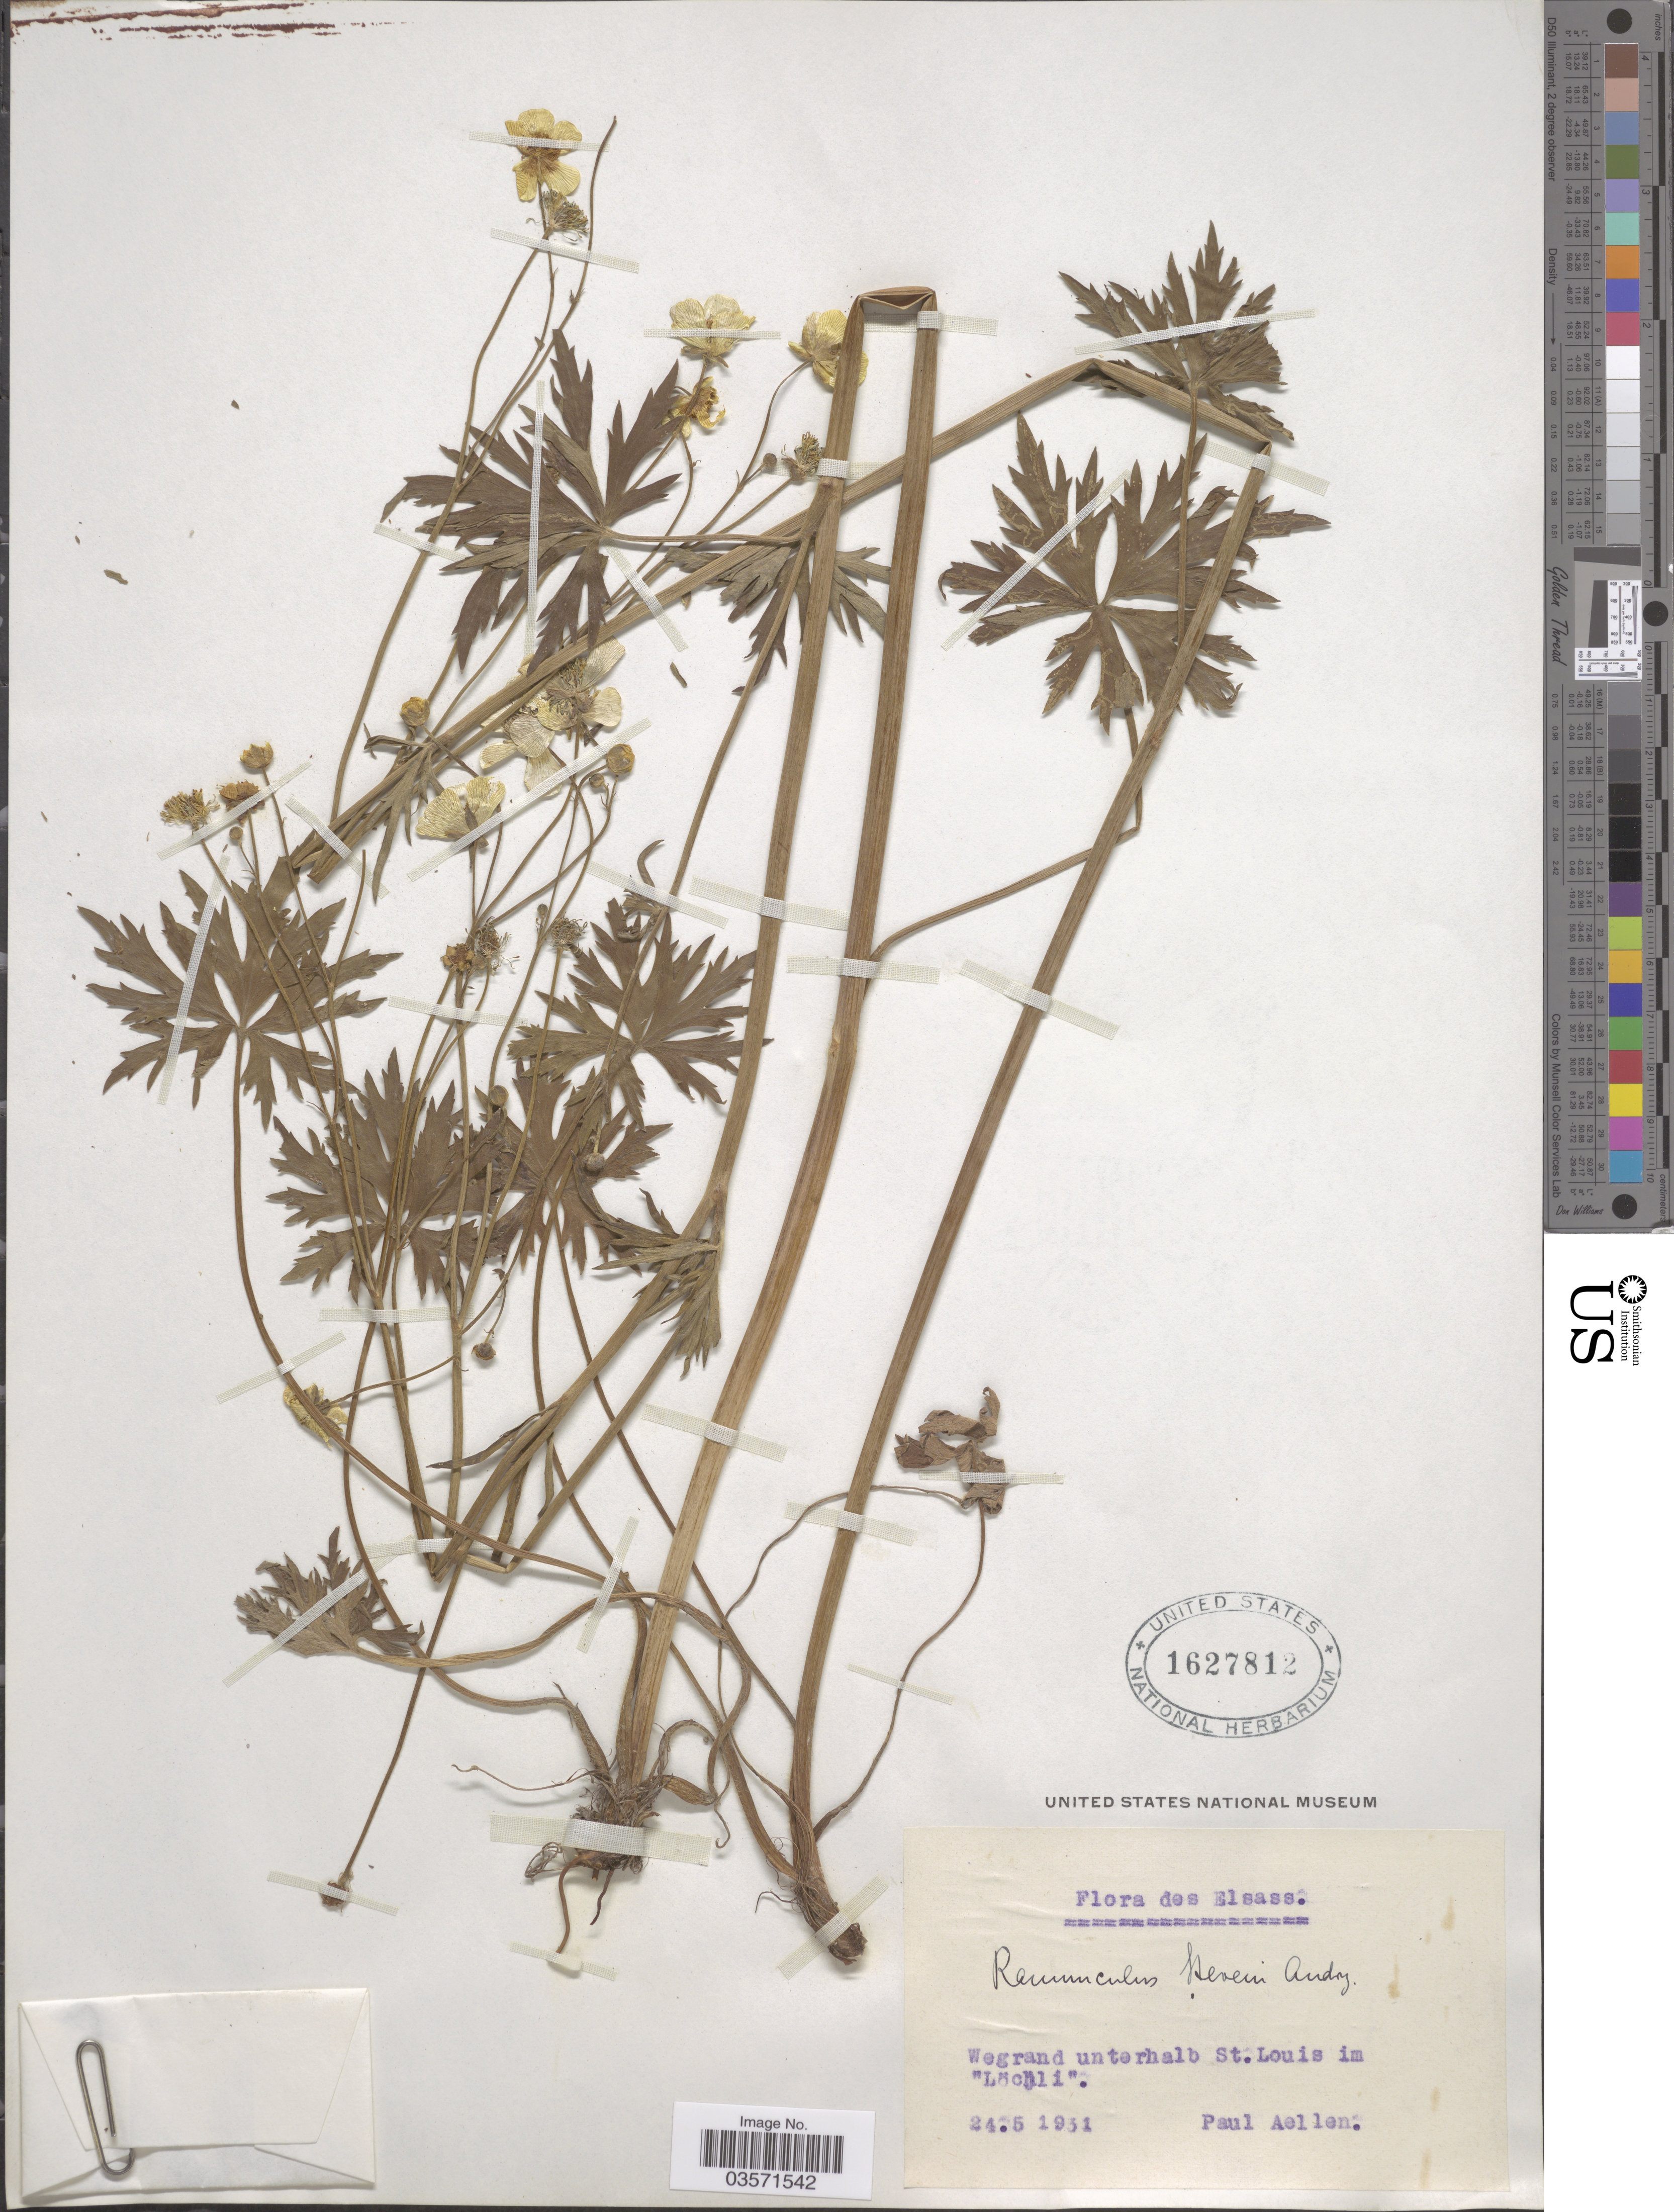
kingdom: Plantae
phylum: Tracheophyta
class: Magnoliopsida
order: Ranunculales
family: Ranunculaceae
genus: Ranunculus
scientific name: Ranunculus steveni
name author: Andrz. ex Besser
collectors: P. Aellen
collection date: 1931-05-24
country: France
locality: Elsass. Wegrand unterhalb St. Louis im "Löchli".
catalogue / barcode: US 1627812